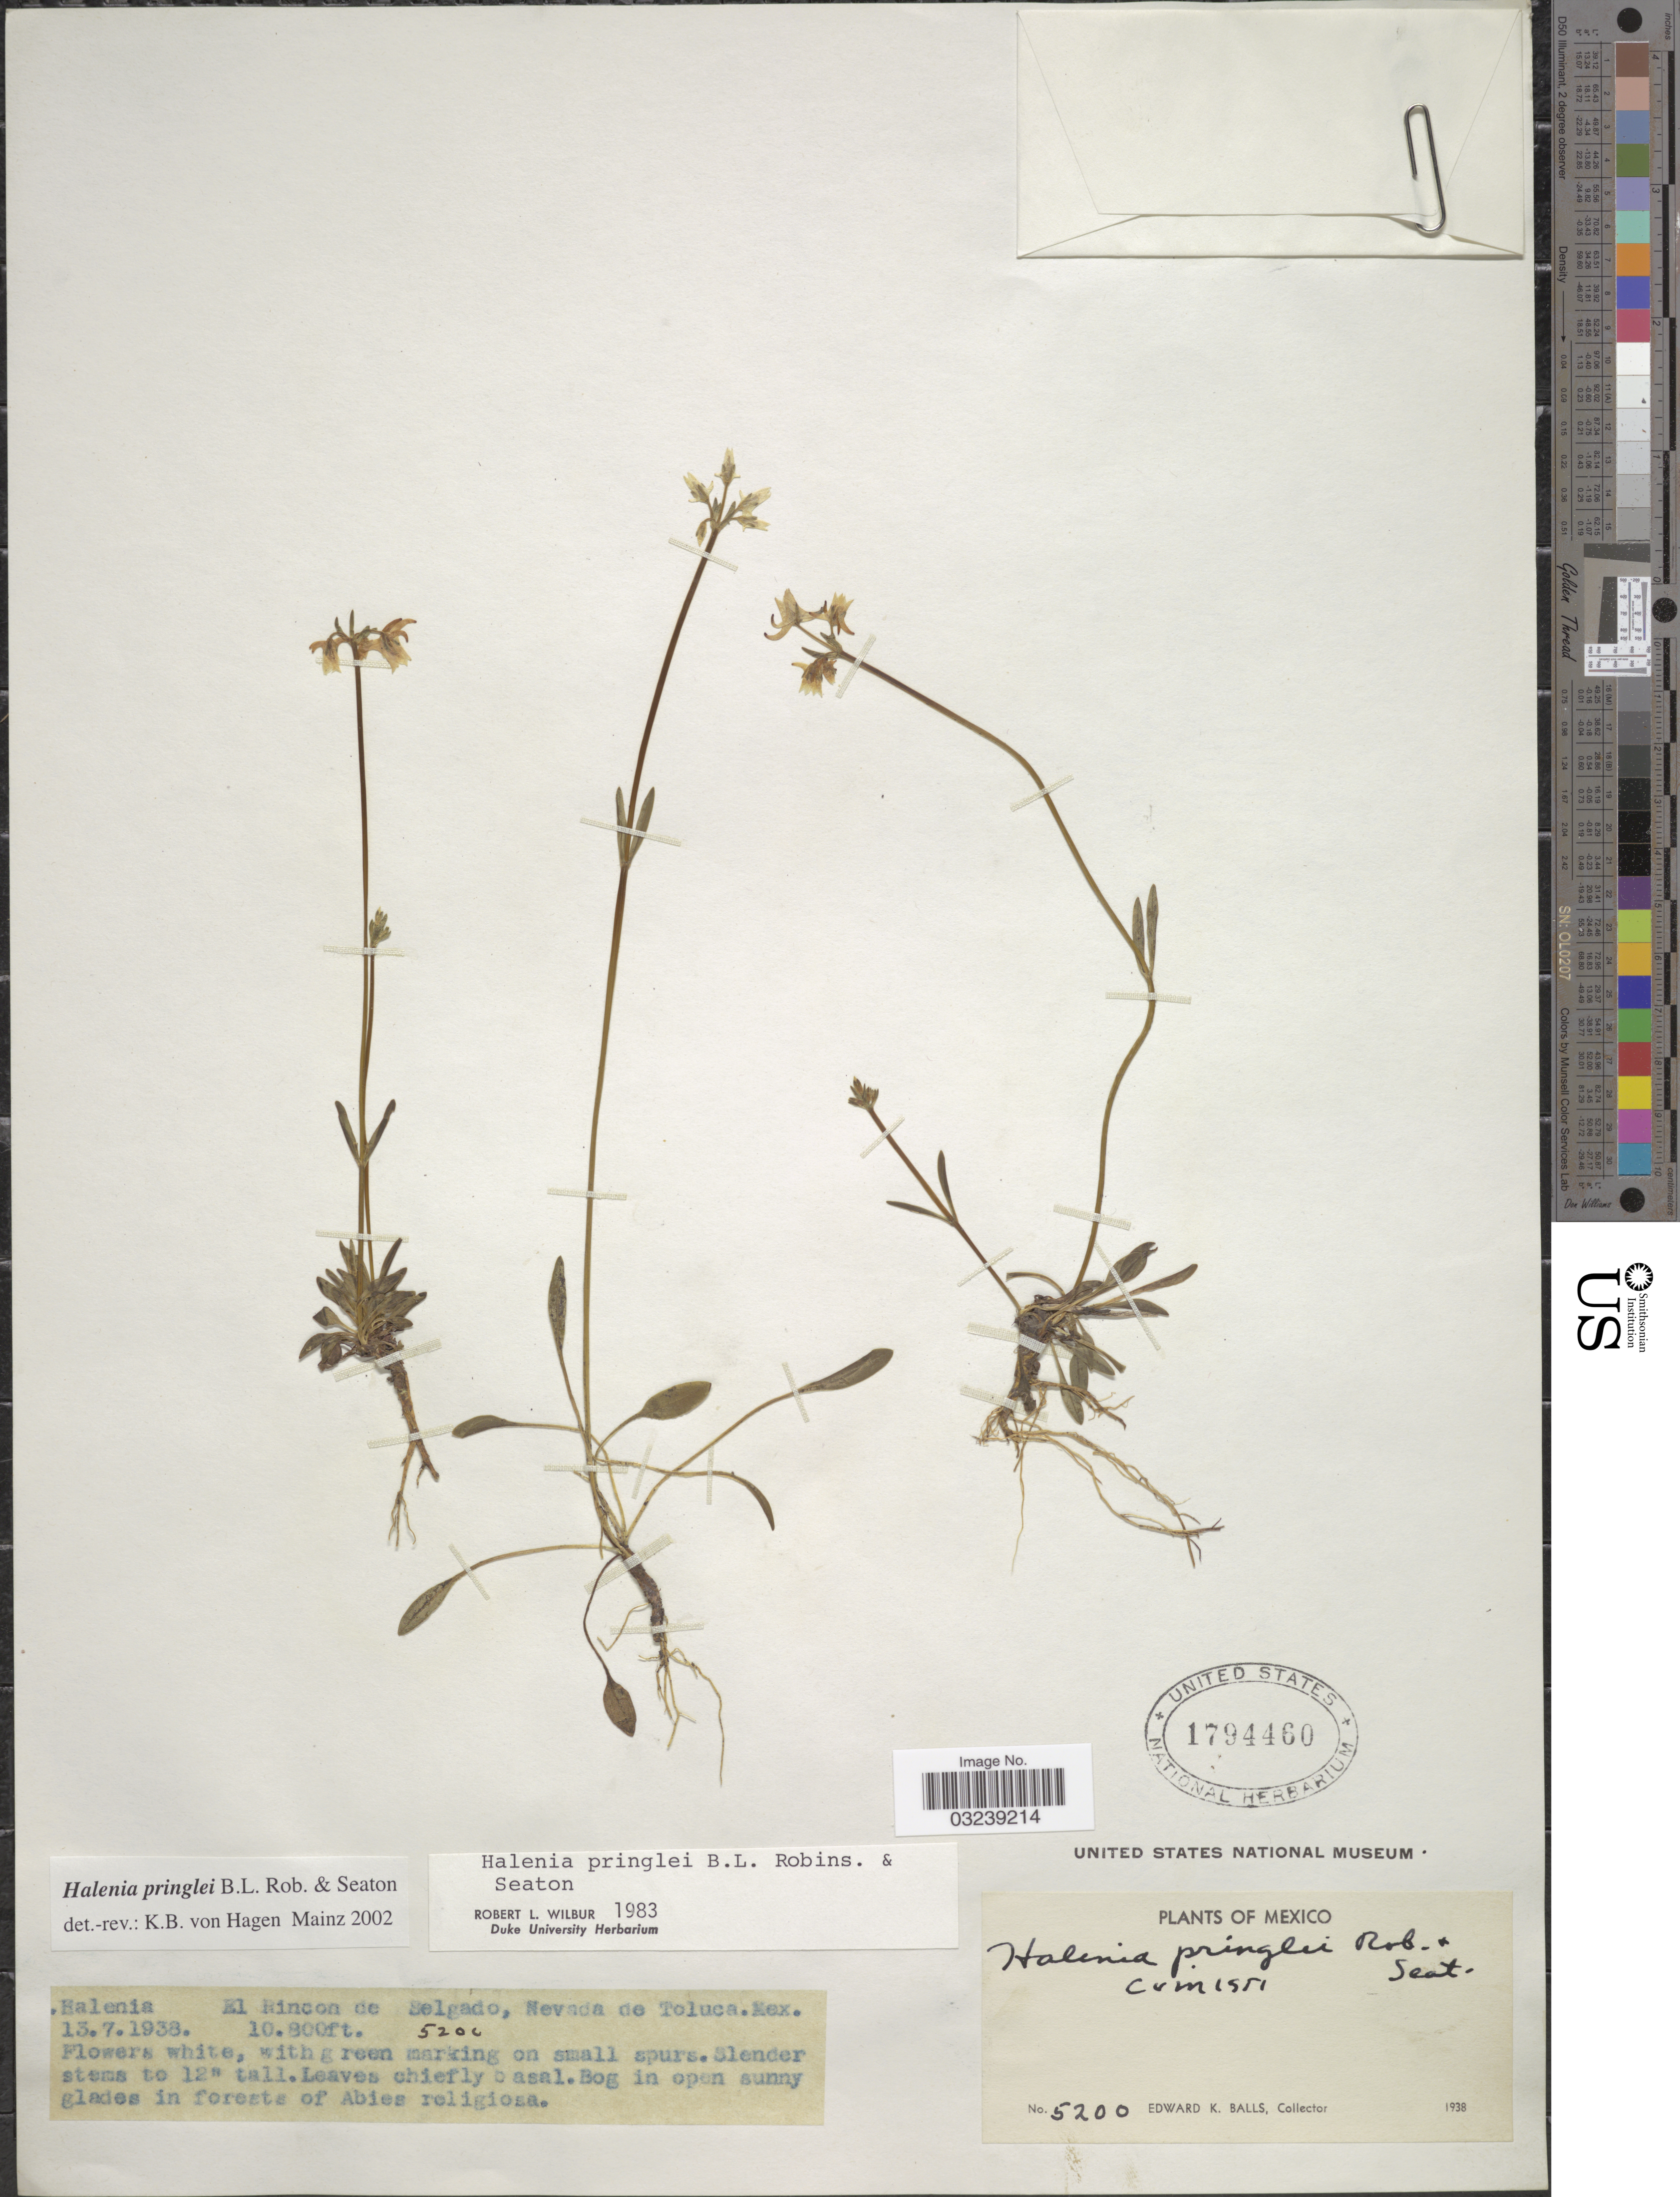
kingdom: Plantae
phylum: Tracheophyta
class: Magnoliopsida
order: Gentianales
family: Gentianaceae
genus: Halenia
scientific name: Halenia pringlei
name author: B.L. Rob. & Seaton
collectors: E. K. Balls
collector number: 5200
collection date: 1938-07-13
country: Mexico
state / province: México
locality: El Rincon de Selgado, Nevada de Toluca.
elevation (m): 3292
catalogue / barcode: US 1794460